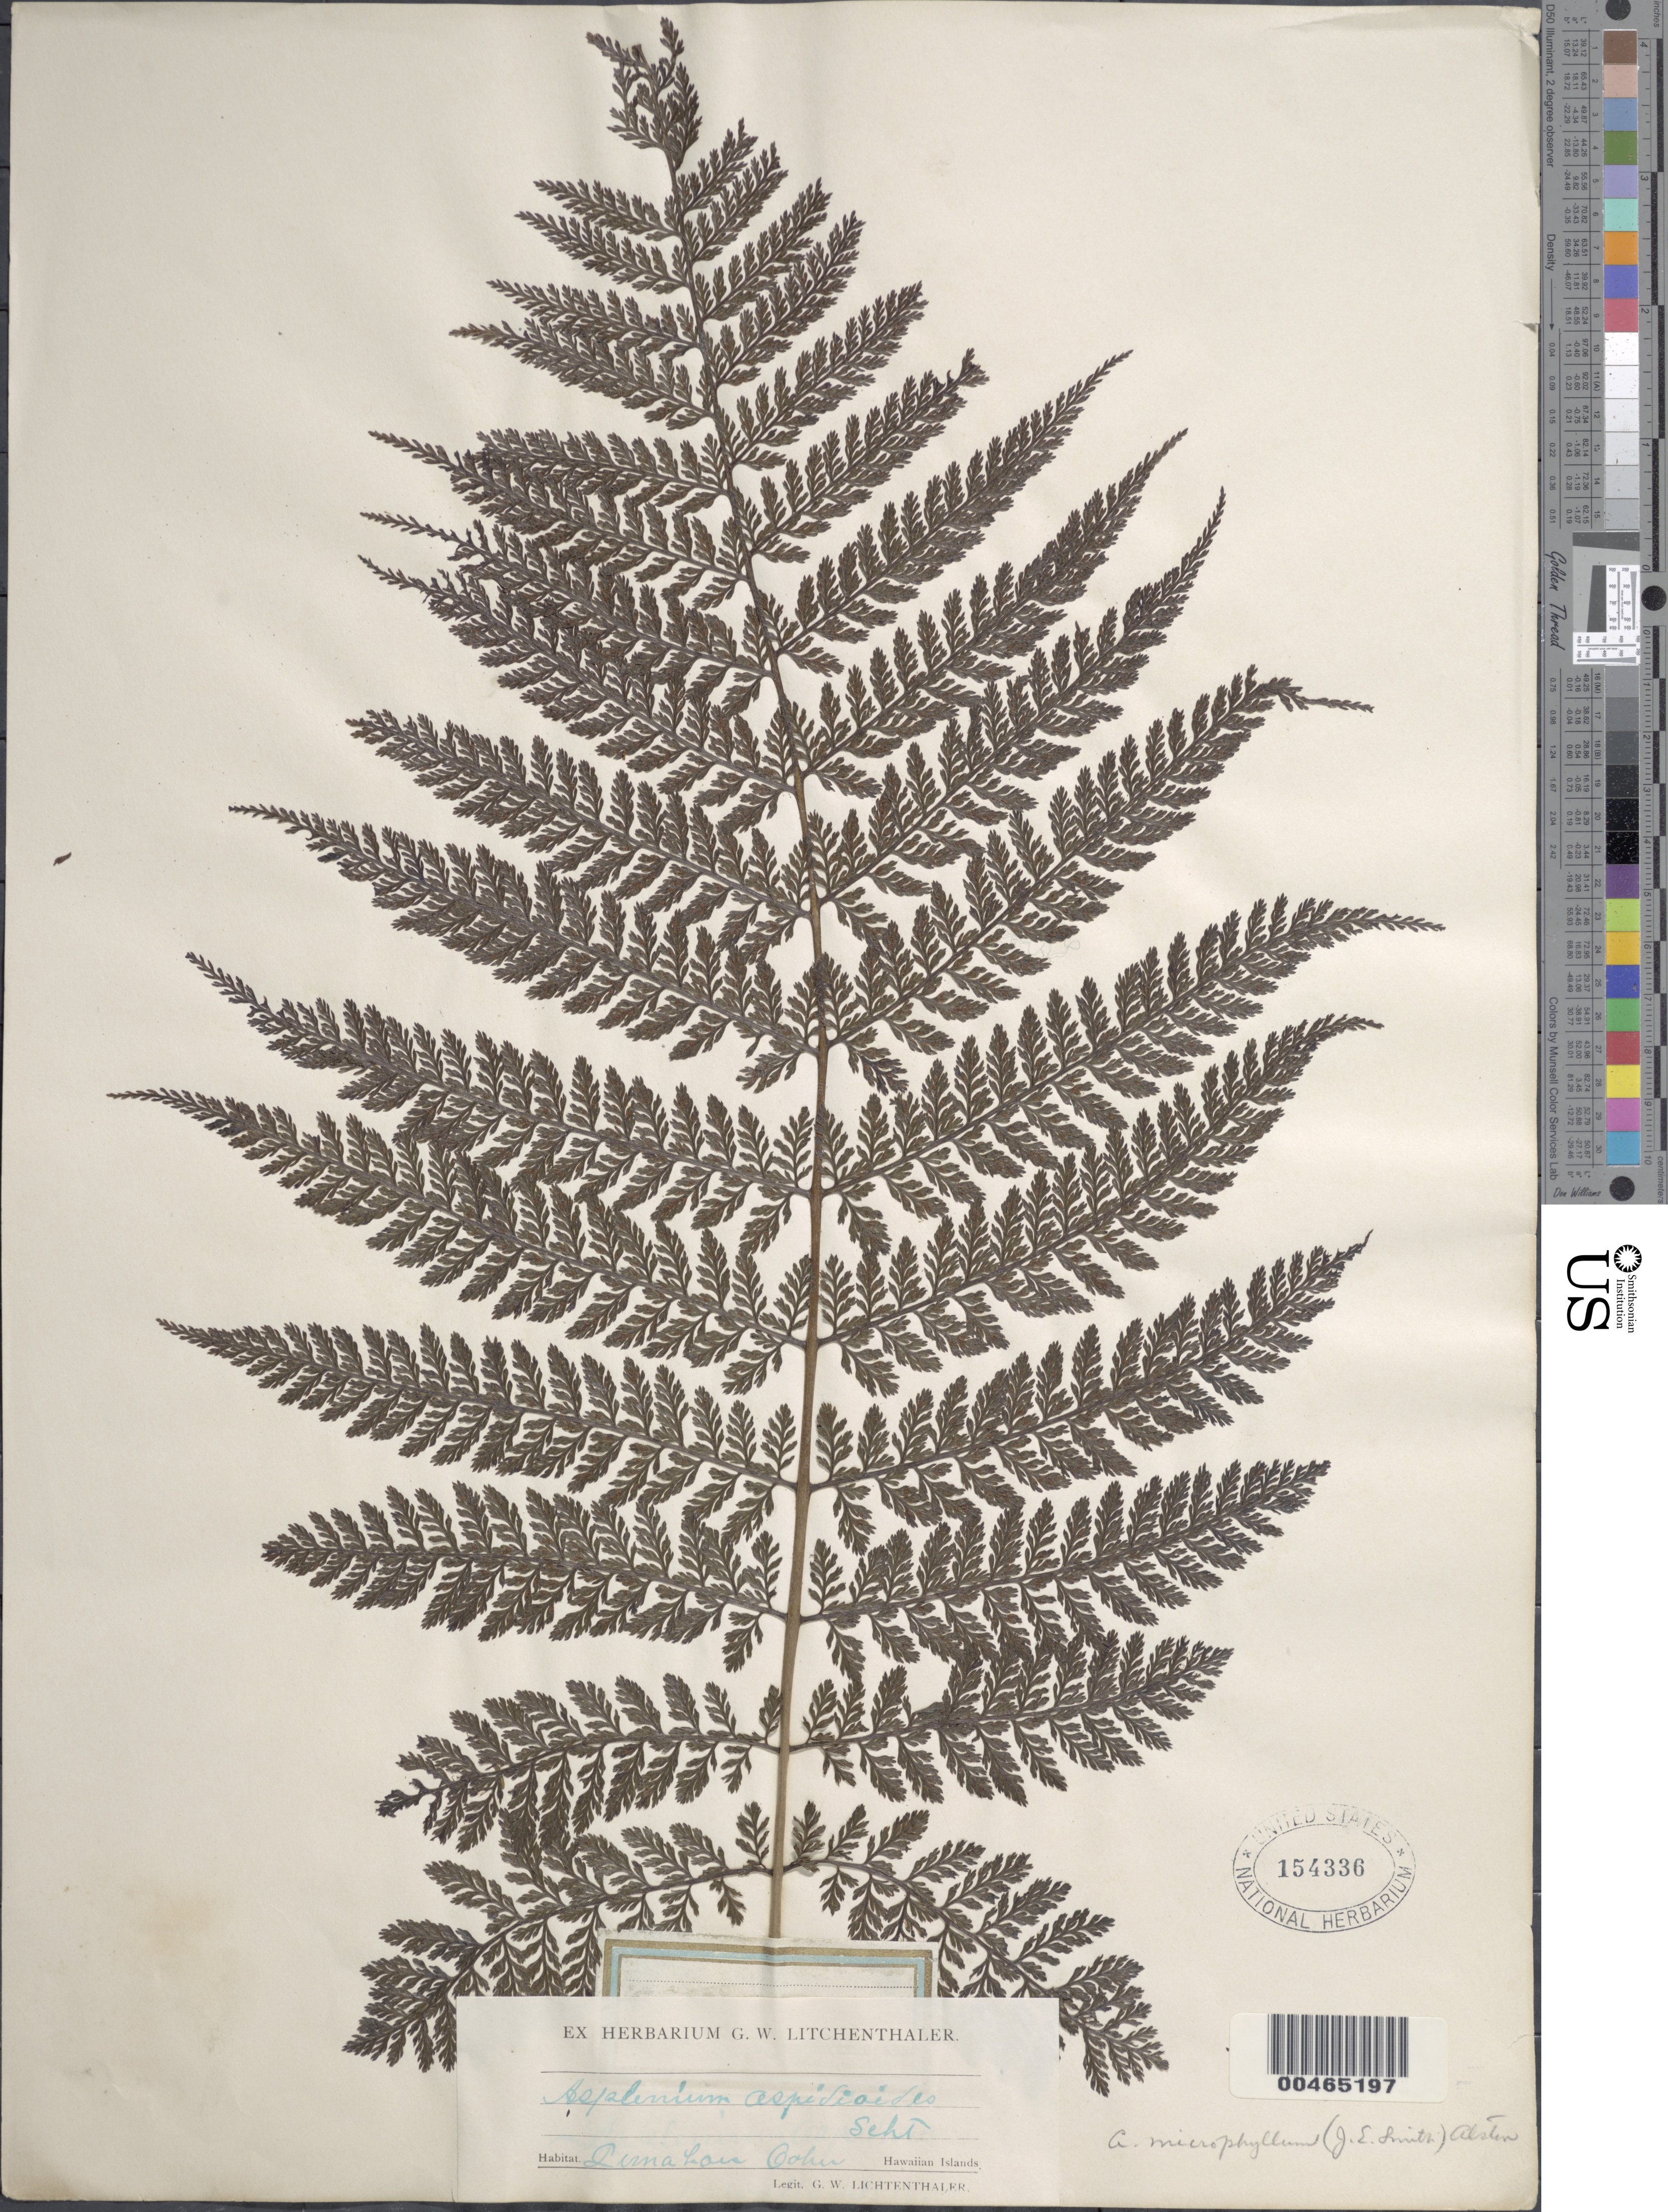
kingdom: Plantae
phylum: Tracheophyta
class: Polypodiopsida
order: Polypodiales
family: Athyriaceae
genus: Athyrium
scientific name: Athyrium microphyllum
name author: (Sm.) Alston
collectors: G. Lichtenthaler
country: United States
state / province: Hawaii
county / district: Honolulu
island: Oahu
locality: Derna Laia, Oahu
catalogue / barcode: US 154336